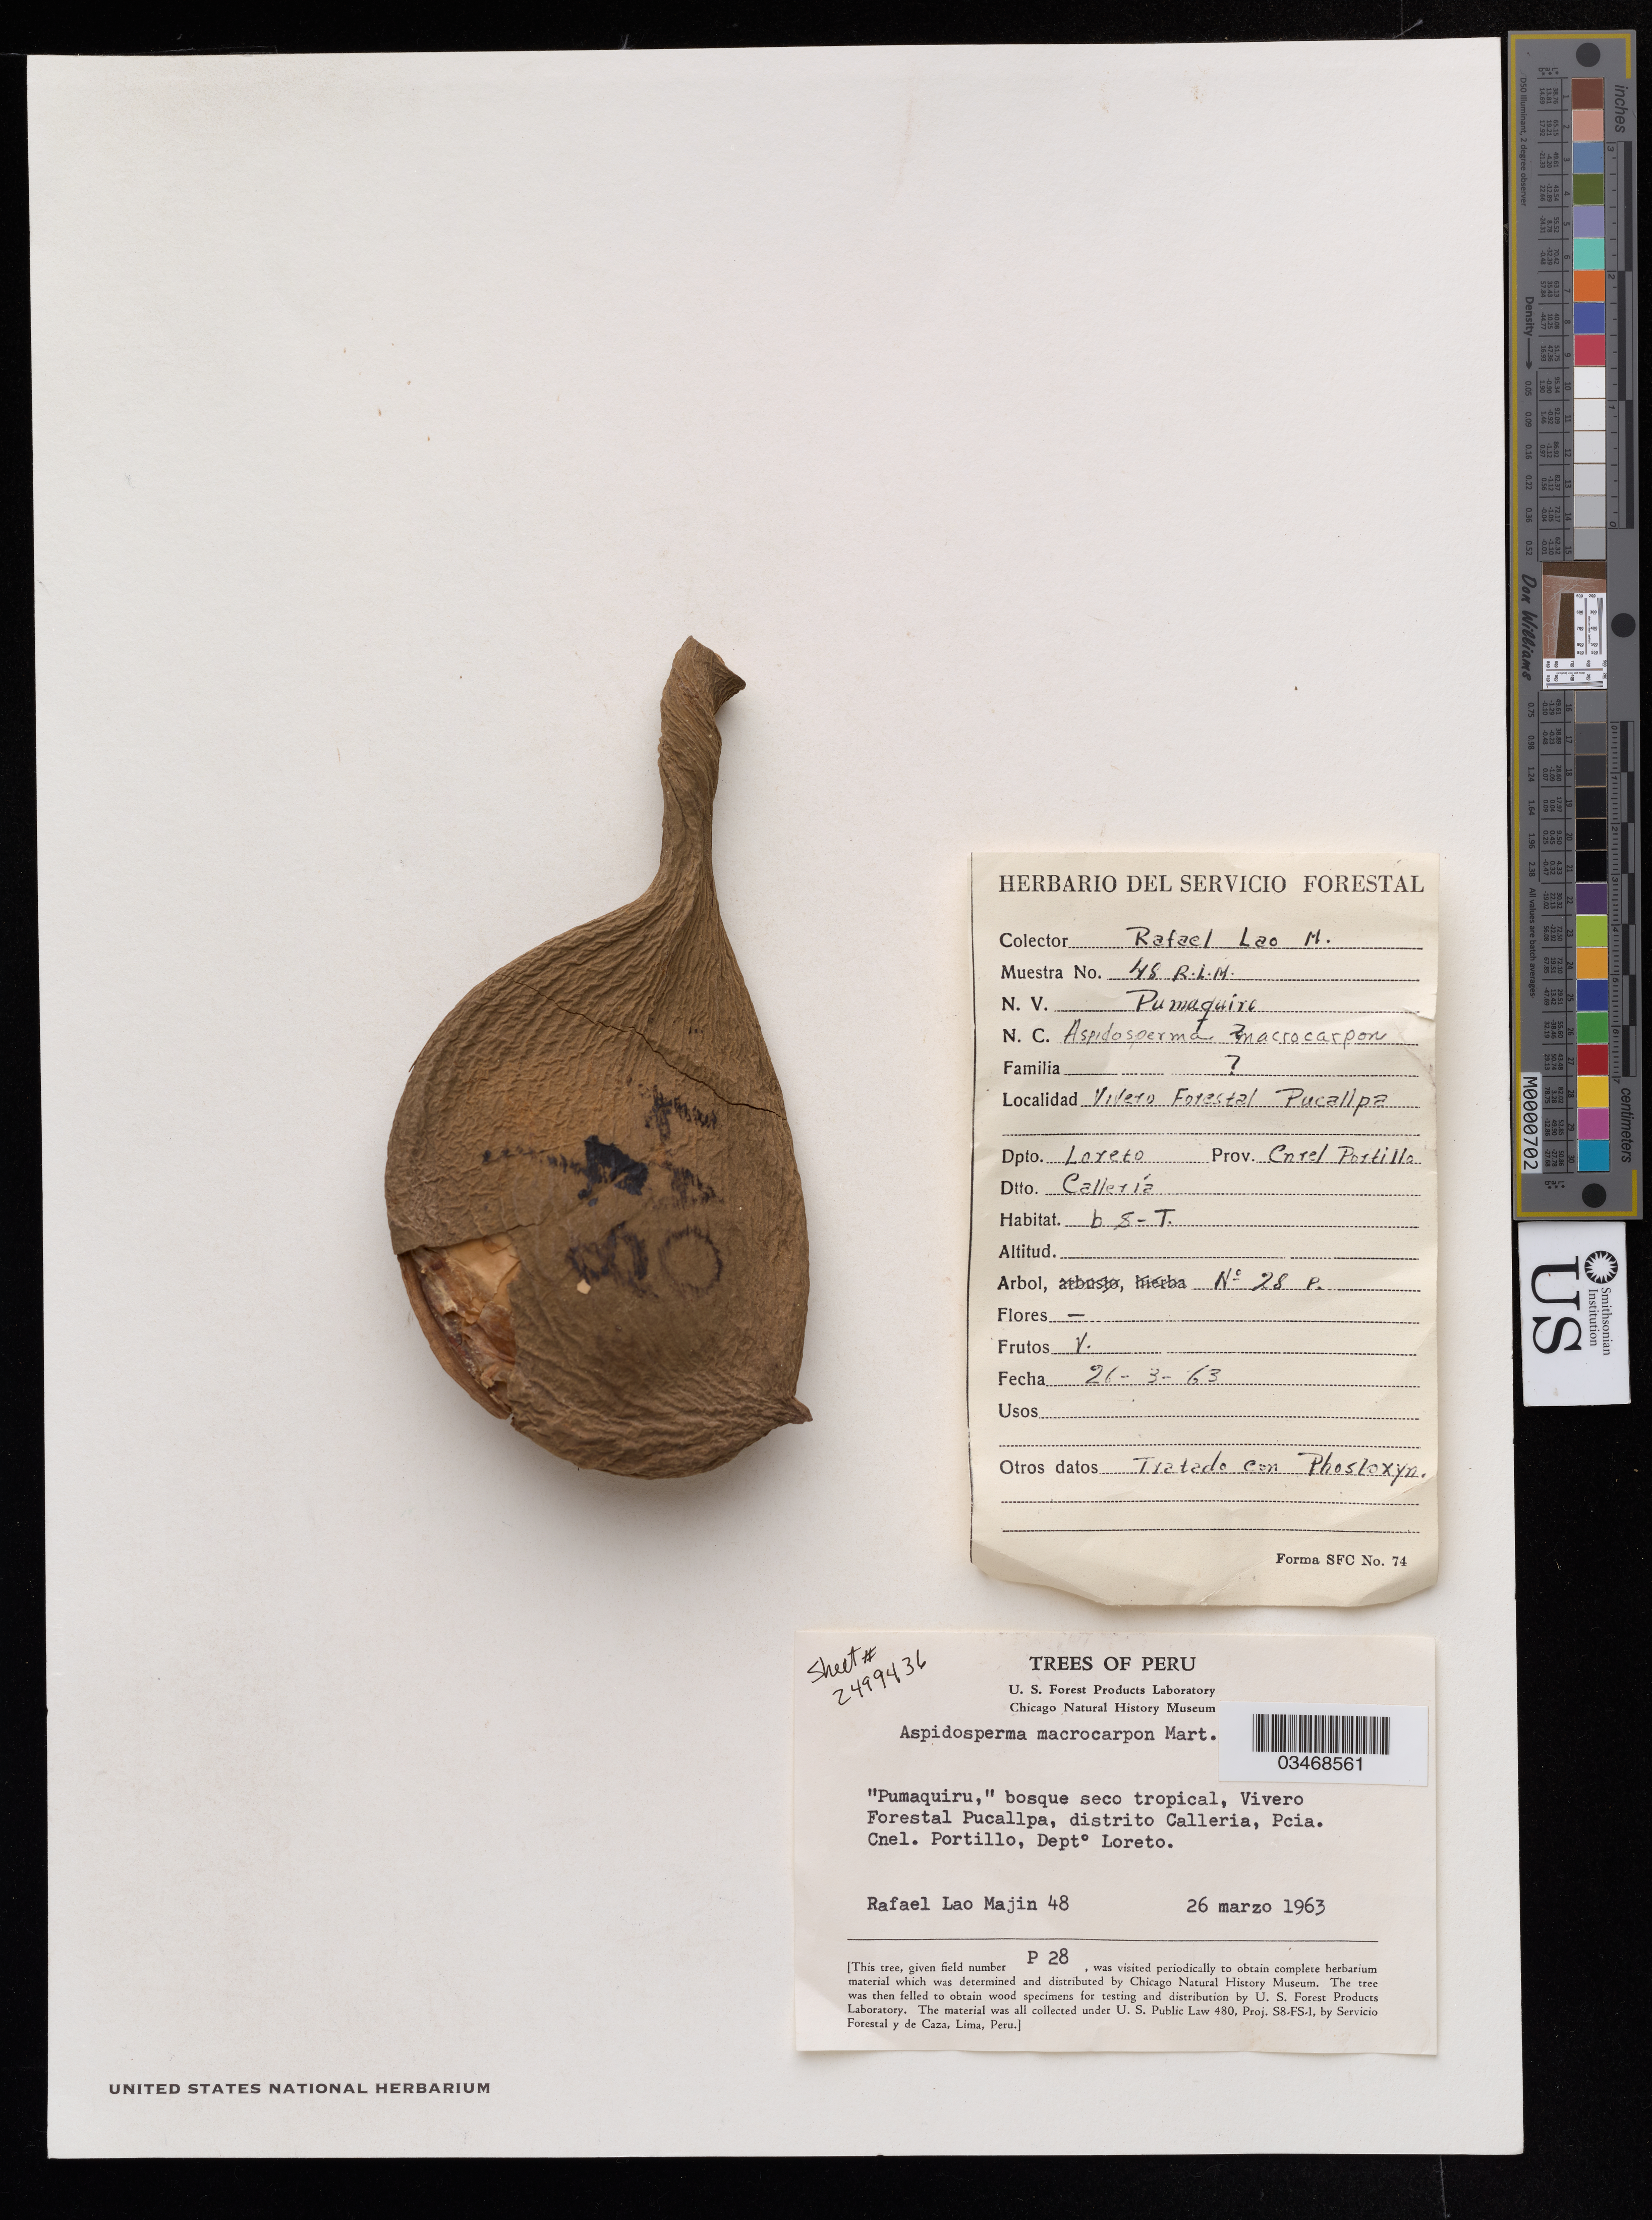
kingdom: Plantae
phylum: Tracheophyta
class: Magnoliopsida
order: Gentianales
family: Apocynaceae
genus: Aspidosperma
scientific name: Aspidosperma macrocarpon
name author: Mart.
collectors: R. Majin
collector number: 48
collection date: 1963-03-26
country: Peru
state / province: Loreto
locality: Vivero Forestal Pucallpa, distrito Calleria, Pcia. Cnel. Portillo, Depto Loreto.